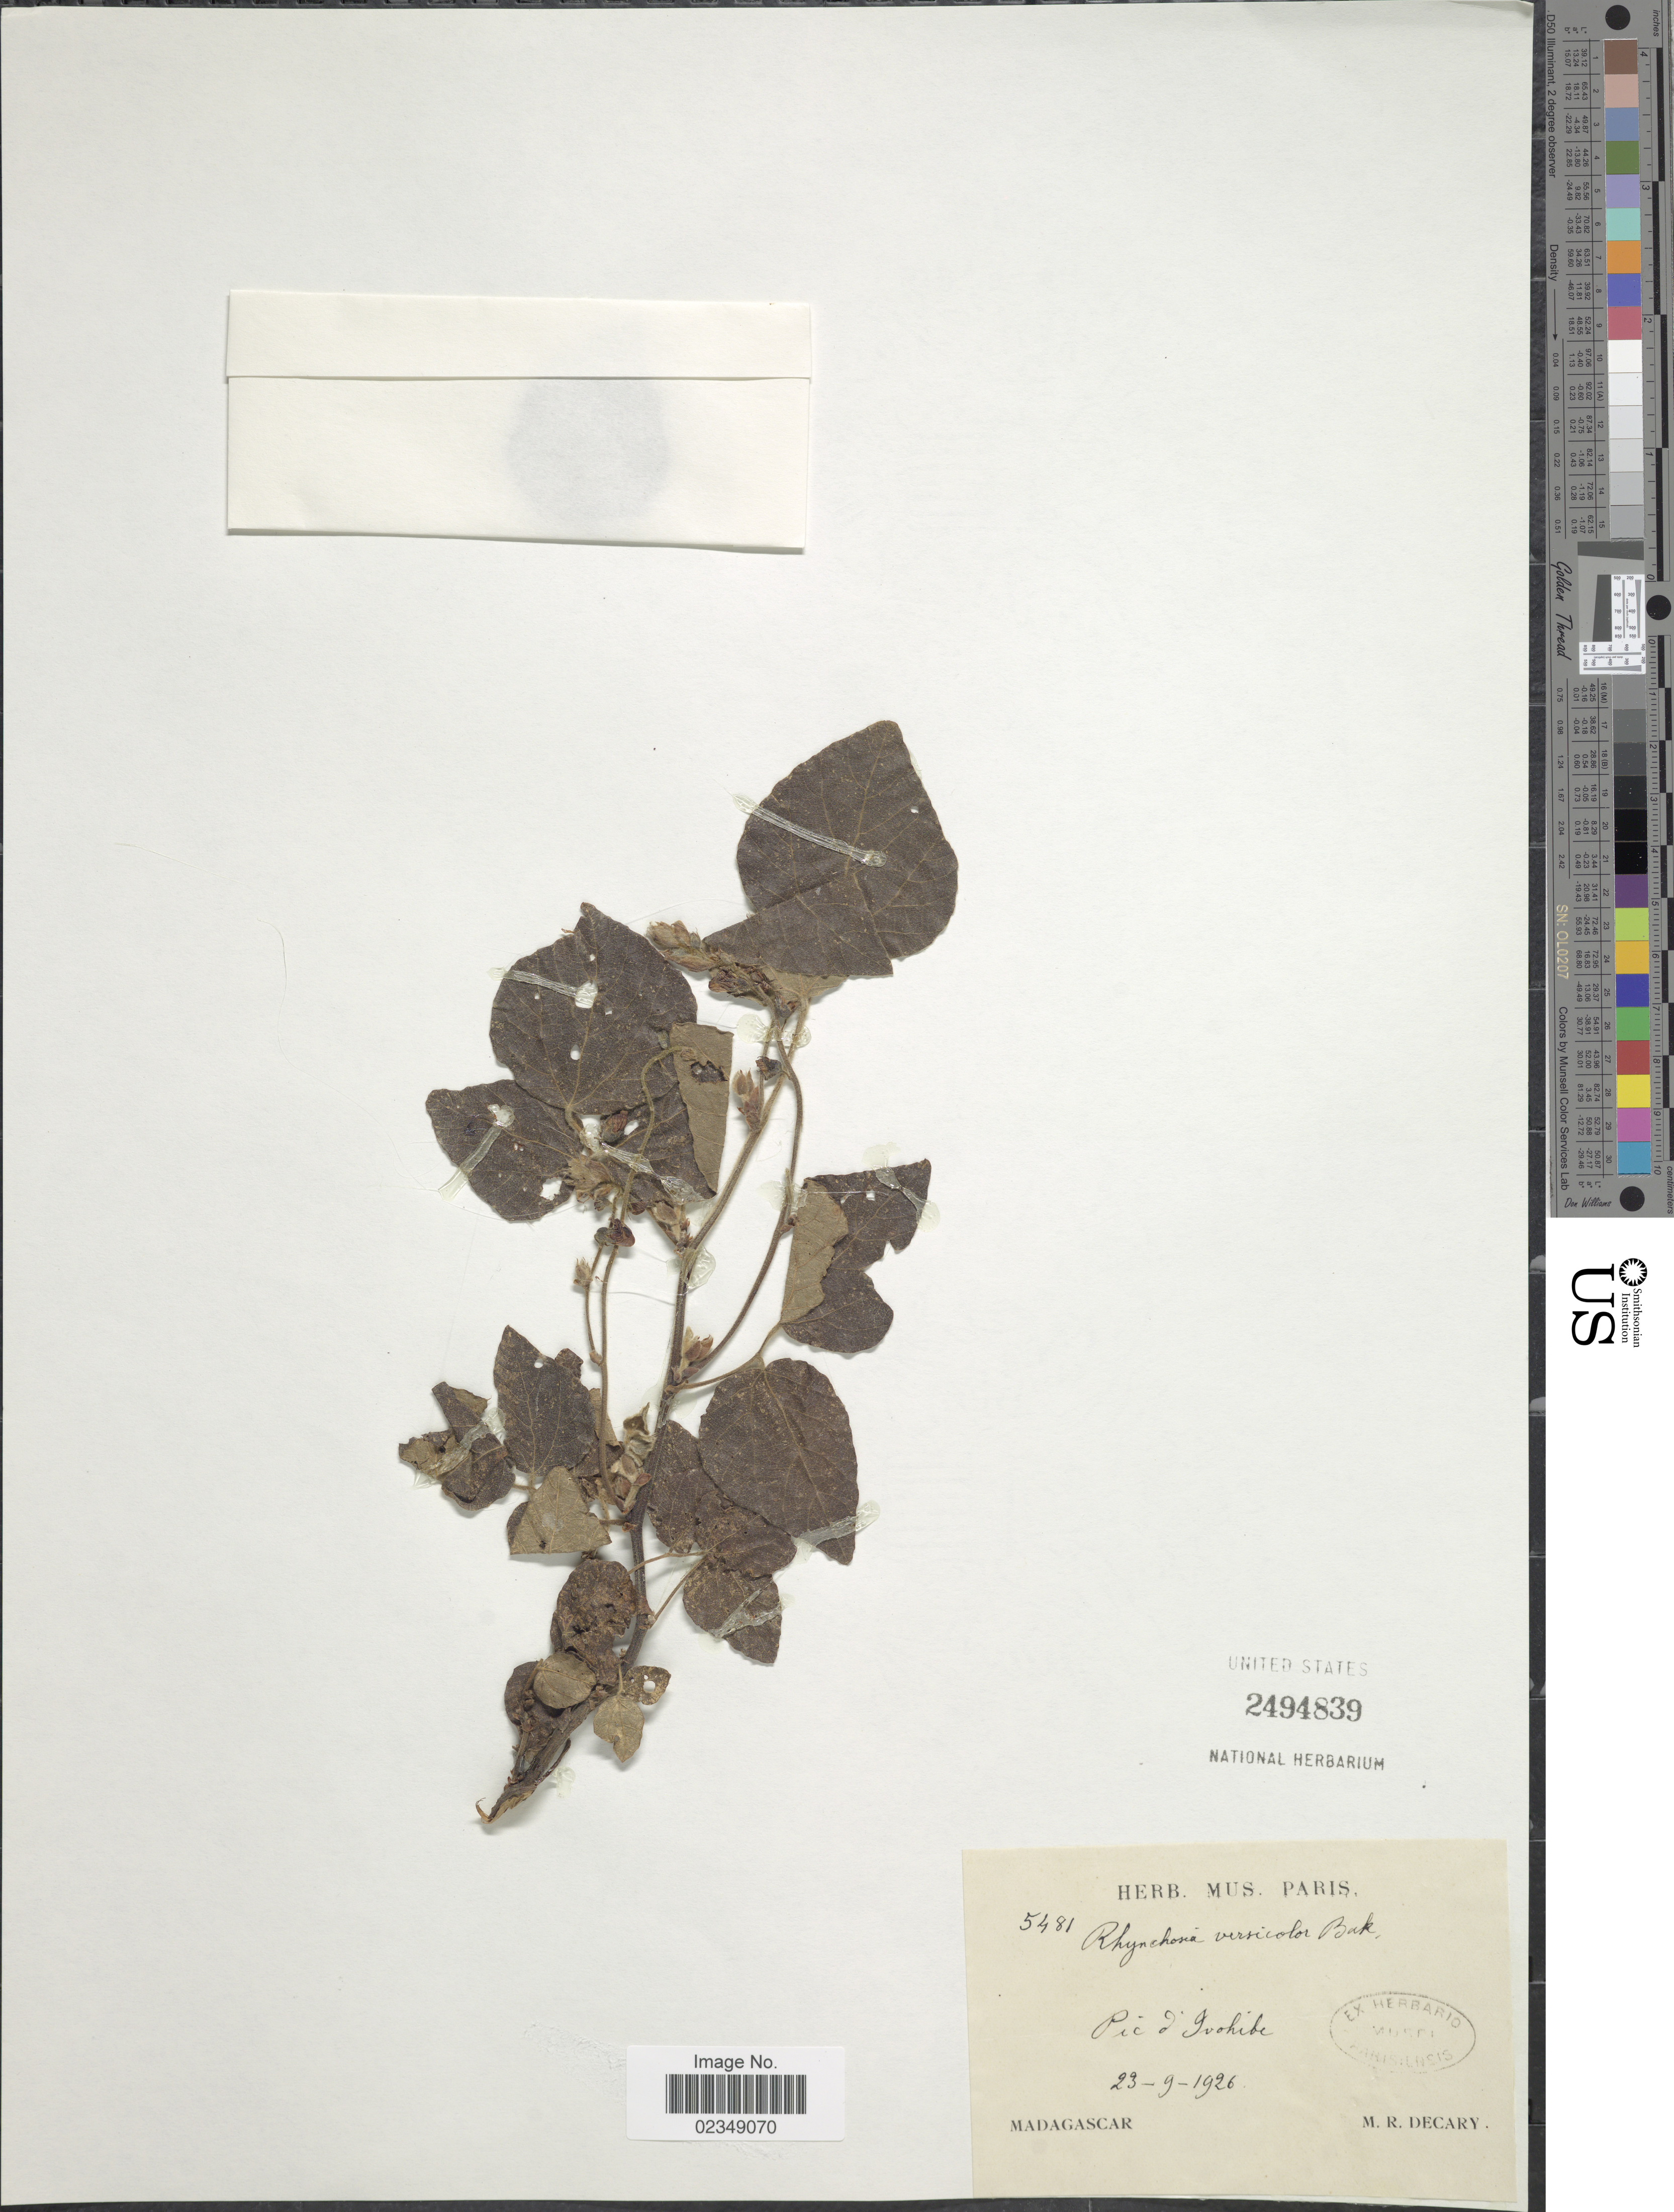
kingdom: Plantae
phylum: Tracheophyta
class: Magnoliopsida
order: Fabales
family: Fabaceae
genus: Rhynchosia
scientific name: Rhynchosia versicolor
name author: Baker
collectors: R. Decary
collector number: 5481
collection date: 1926-09-23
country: Madagascar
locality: Pic de Ivohibe [peak of Ivohibe]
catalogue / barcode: US 2494839